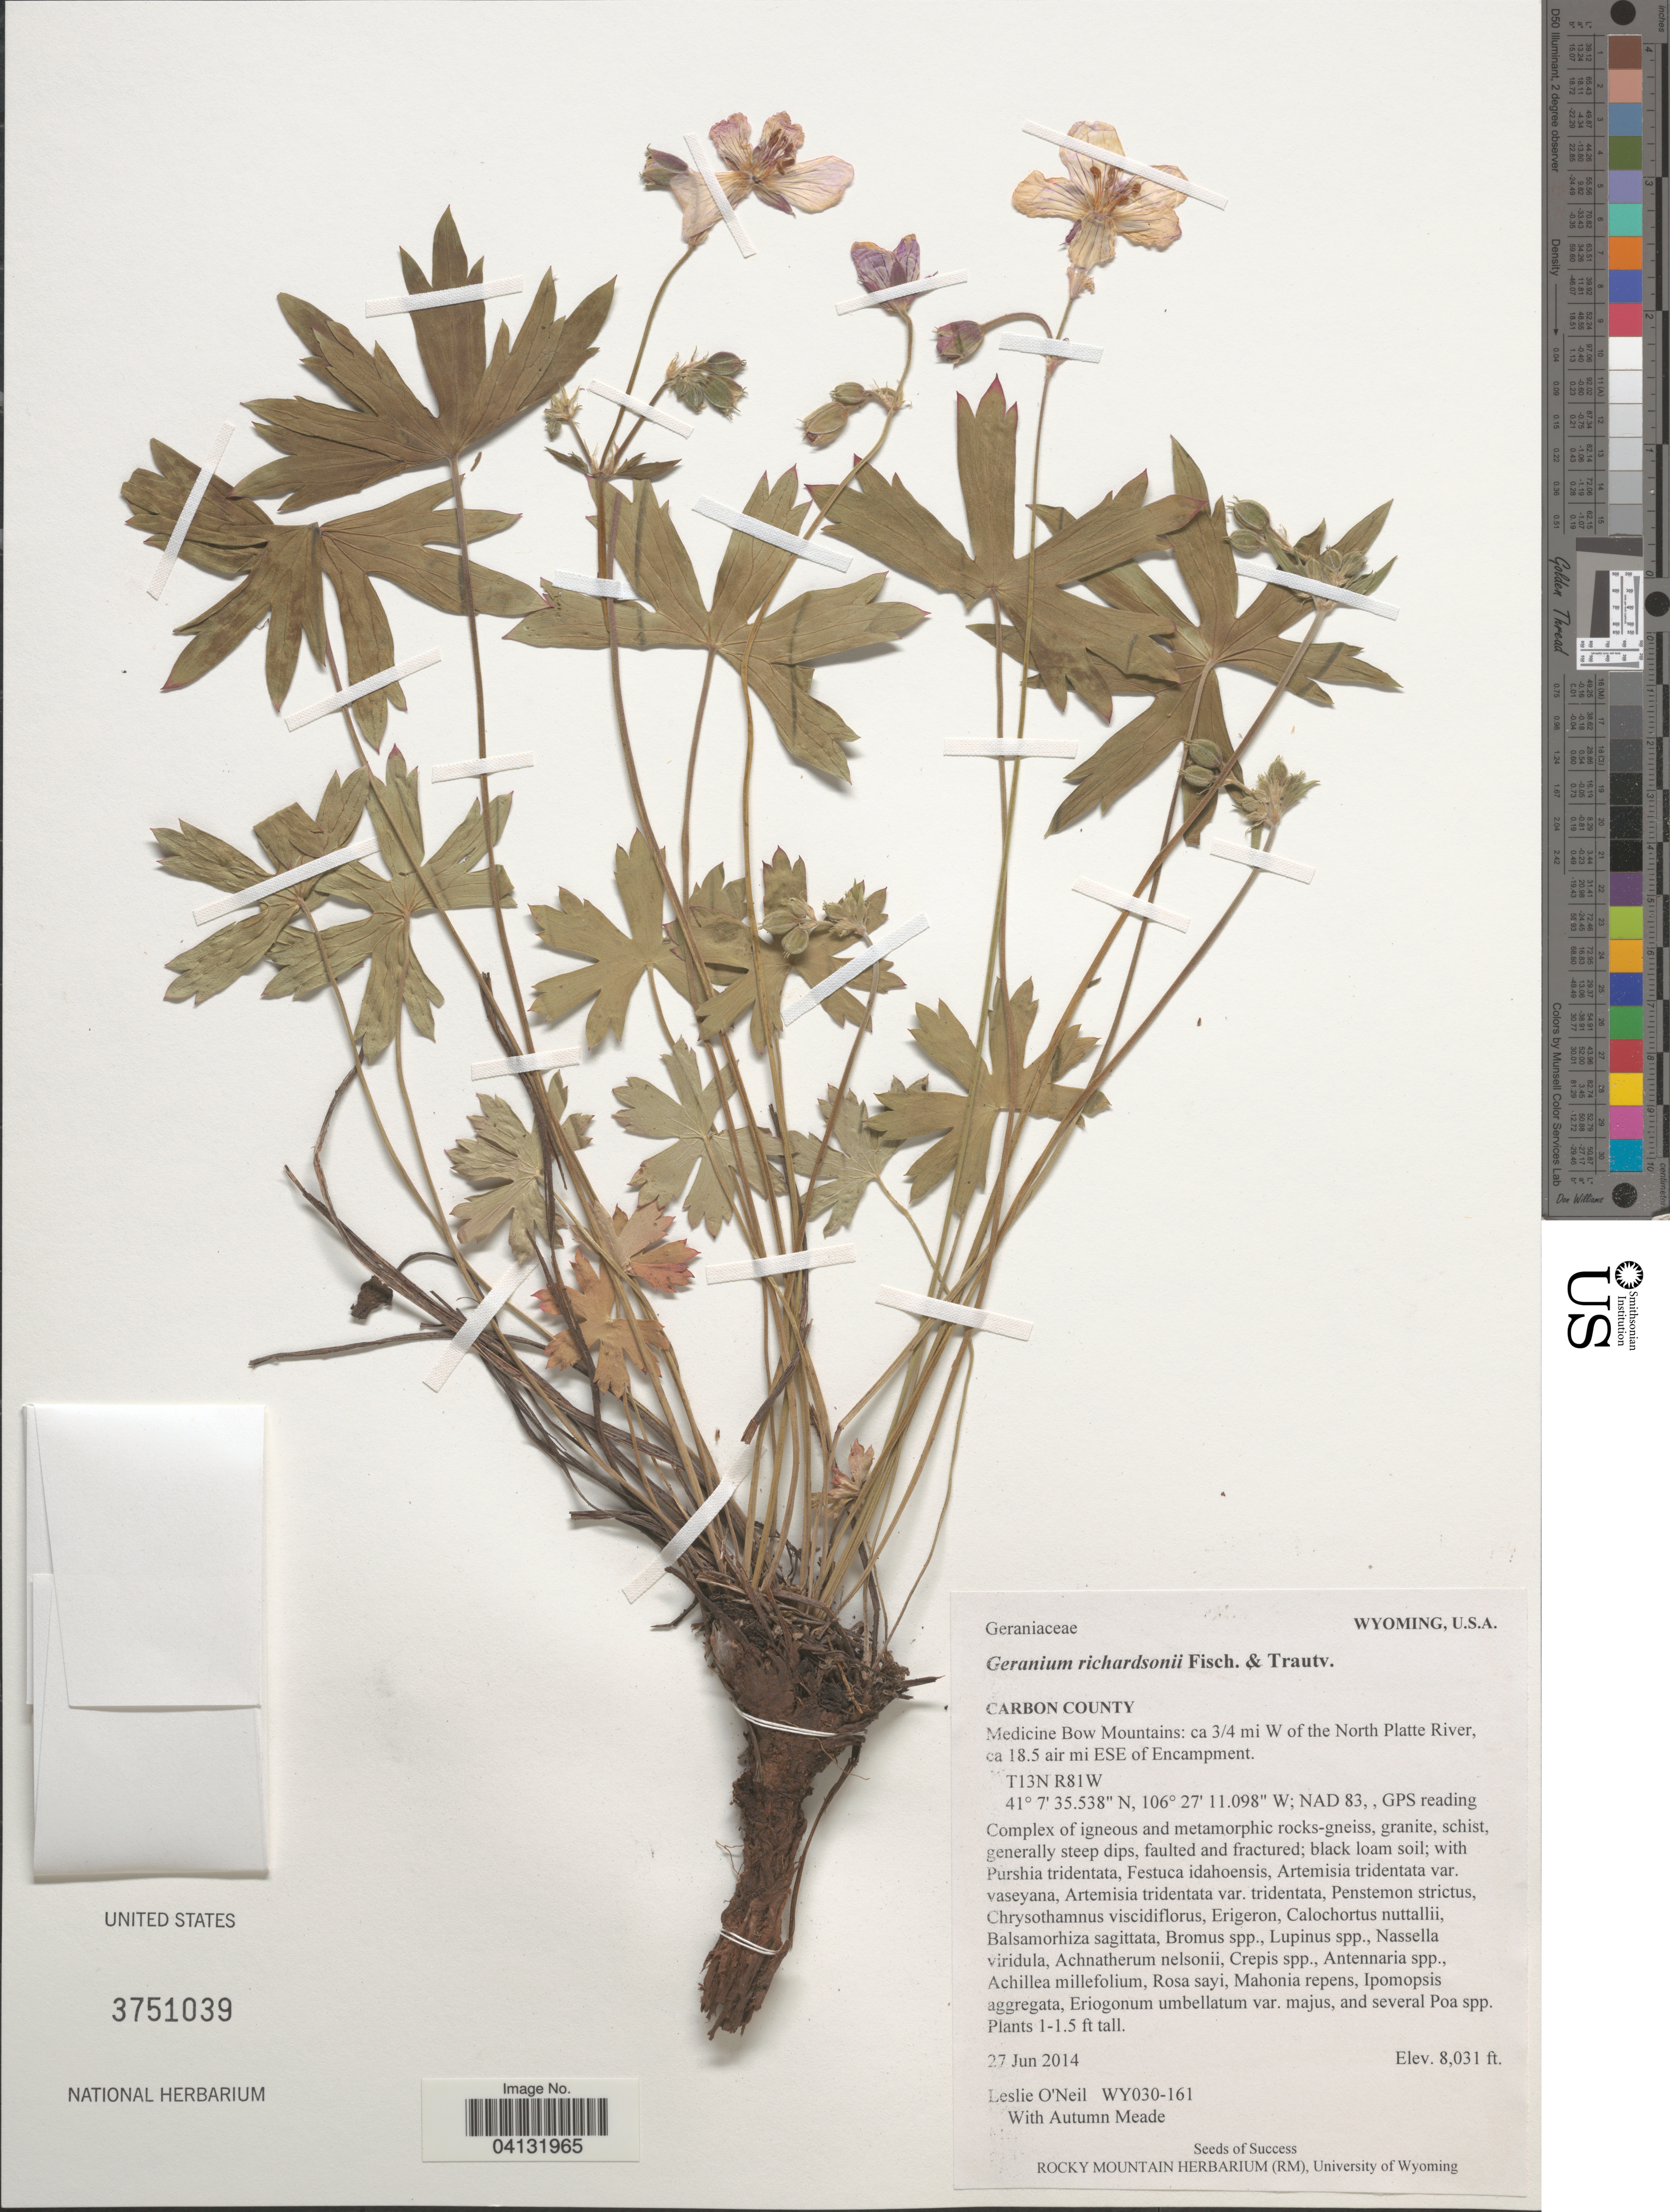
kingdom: Plantae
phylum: Tracheophyta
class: Magnoliopsida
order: Geraniales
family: Geraniaceae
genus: Geranium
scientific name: Geranium richardsonii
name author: Fisch. & Trautv.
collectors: L. O'Neil & A. Meade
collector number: WY030-161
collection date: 2014-06-27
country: United States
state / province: Wyoming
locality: Carbon County. Medicine Bow Mountains: ca 3/4 mi W of the North Platte River, ca 18.5 air mi ESE of Encampment. T13N R81W. NAD83, , GPS reading.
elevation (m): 2448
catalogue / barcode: US 3751039